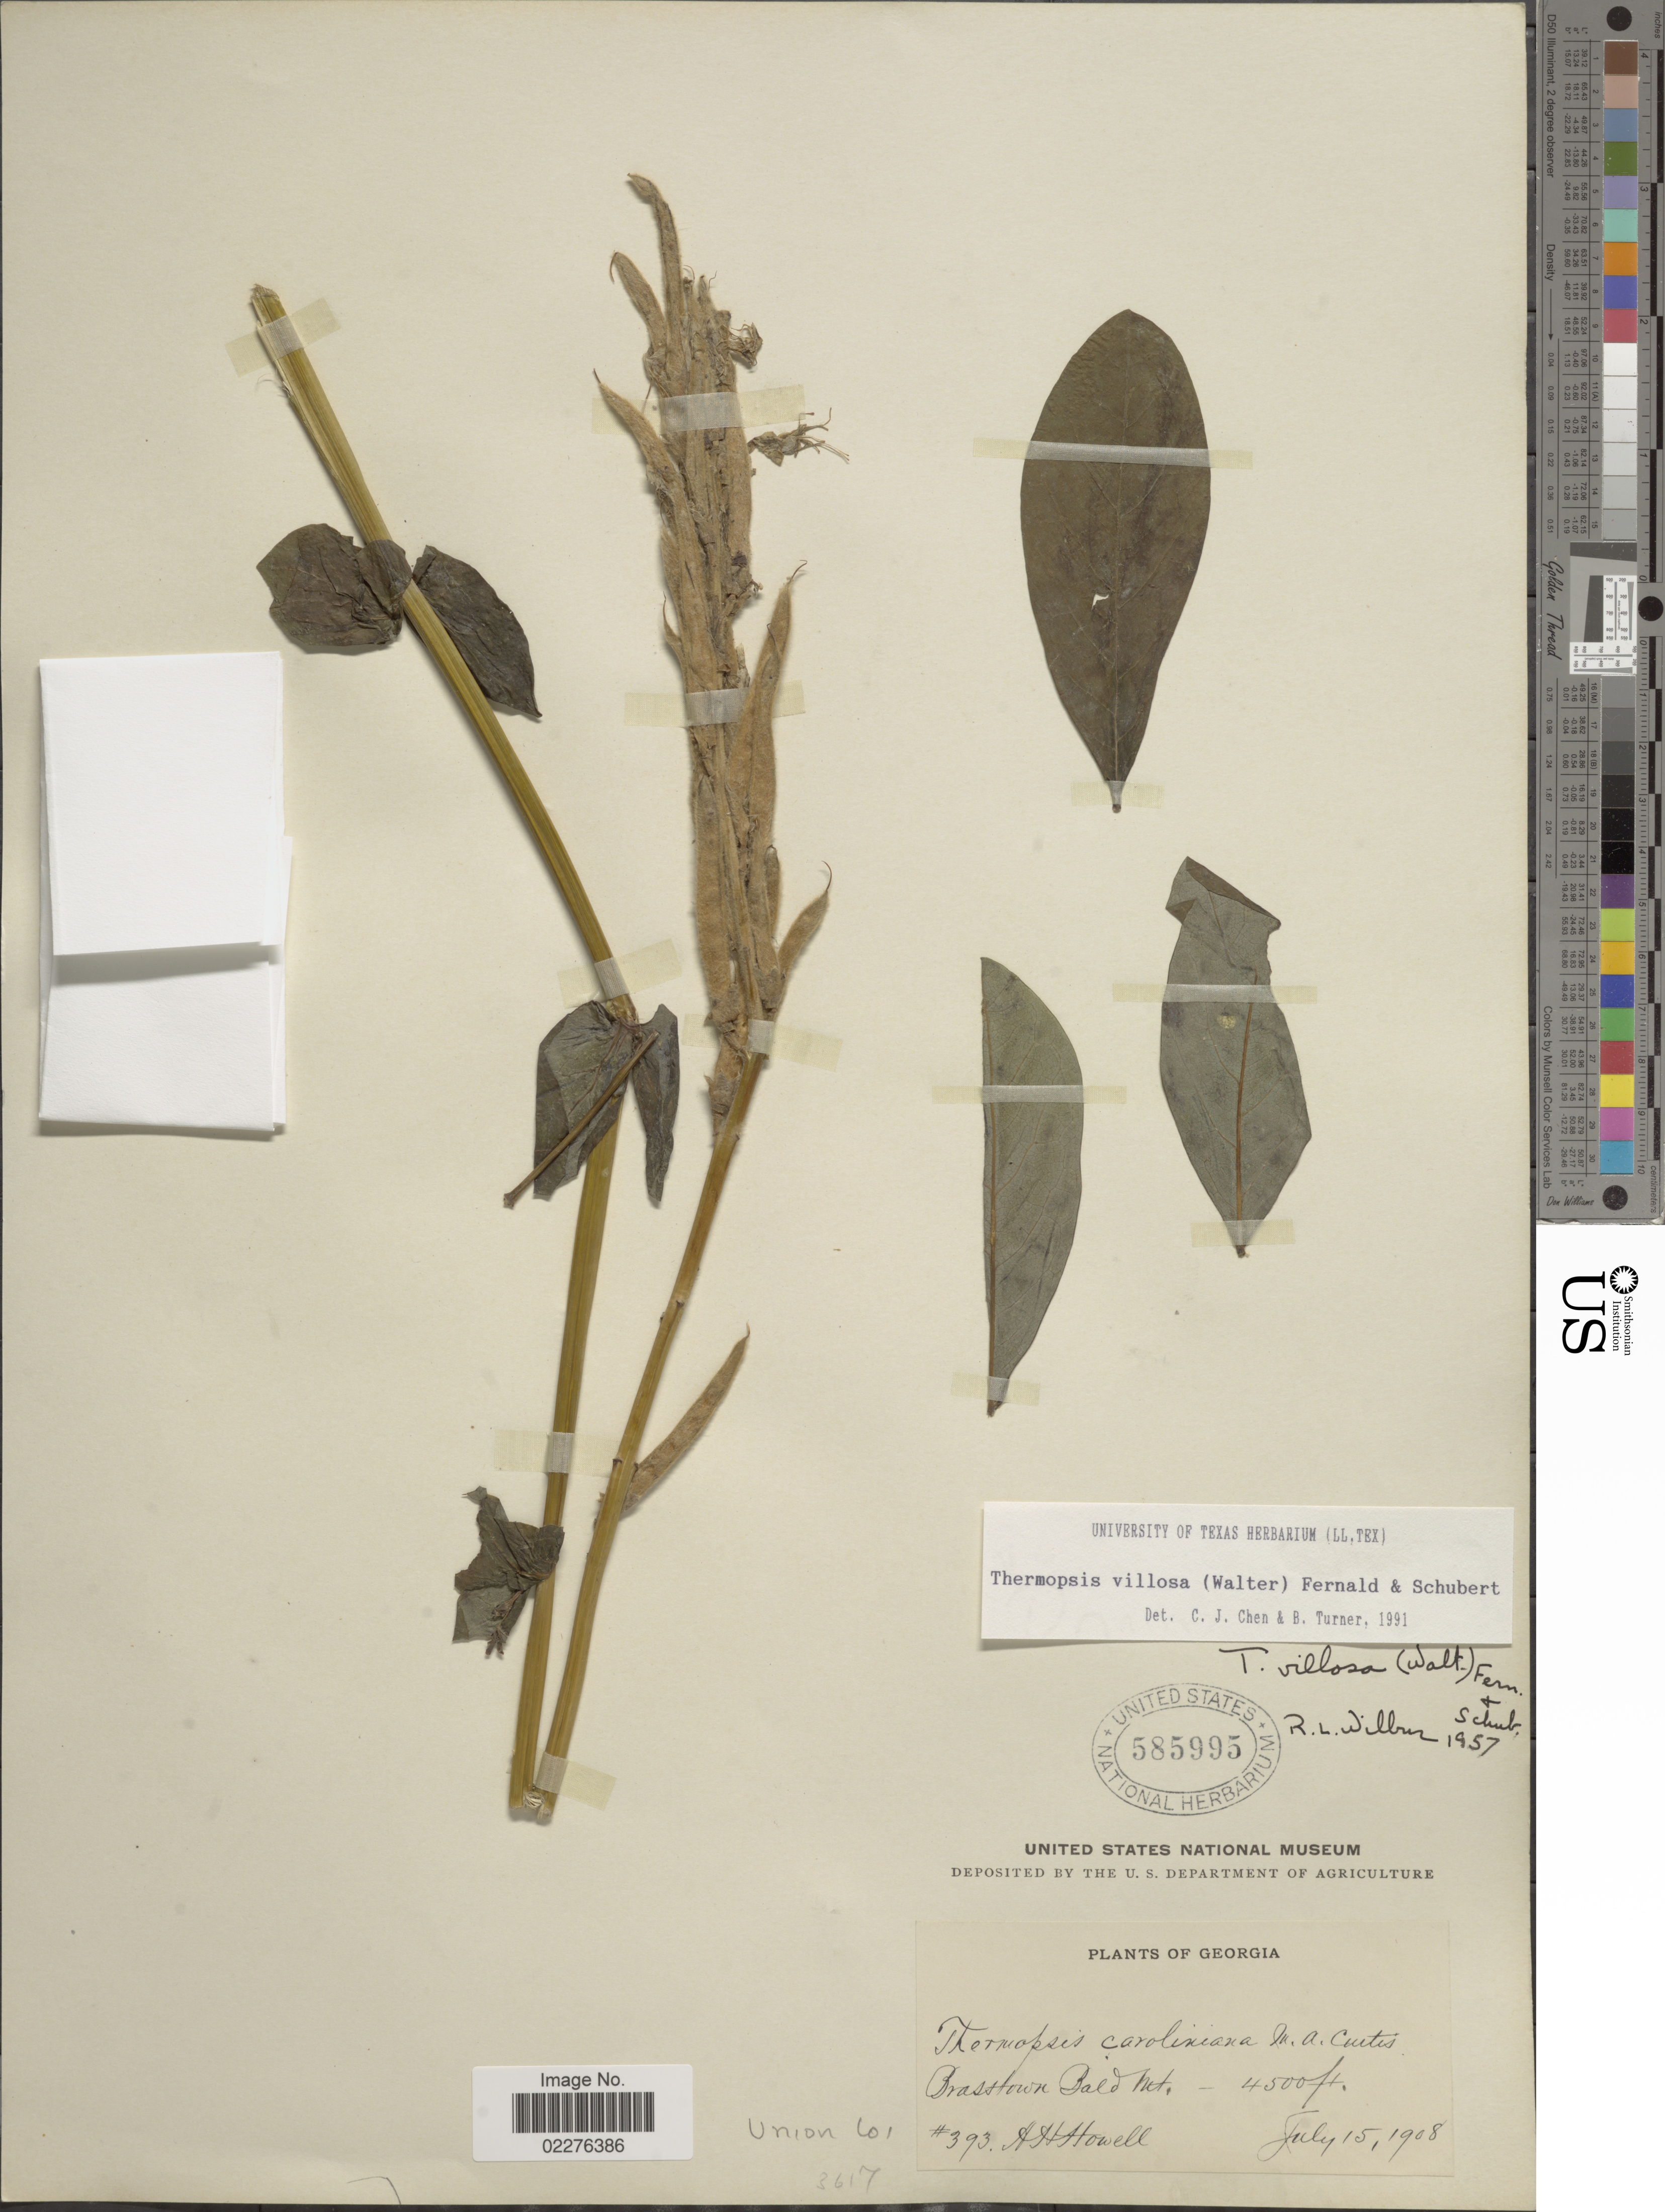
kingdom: Plantae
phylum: Tracheophyta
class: Magnoliopsida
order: Fabales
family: Fabaceae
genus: Thermopsis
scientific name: Thermopsis villosa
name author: (Walter) Fernald & B.G. Schub.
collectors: A. Howell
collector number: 393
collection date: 1908-07-15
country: United States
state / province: Georgia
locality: Brasstown Bald Mt, Union Co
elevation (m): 1372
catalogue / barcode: US 585995